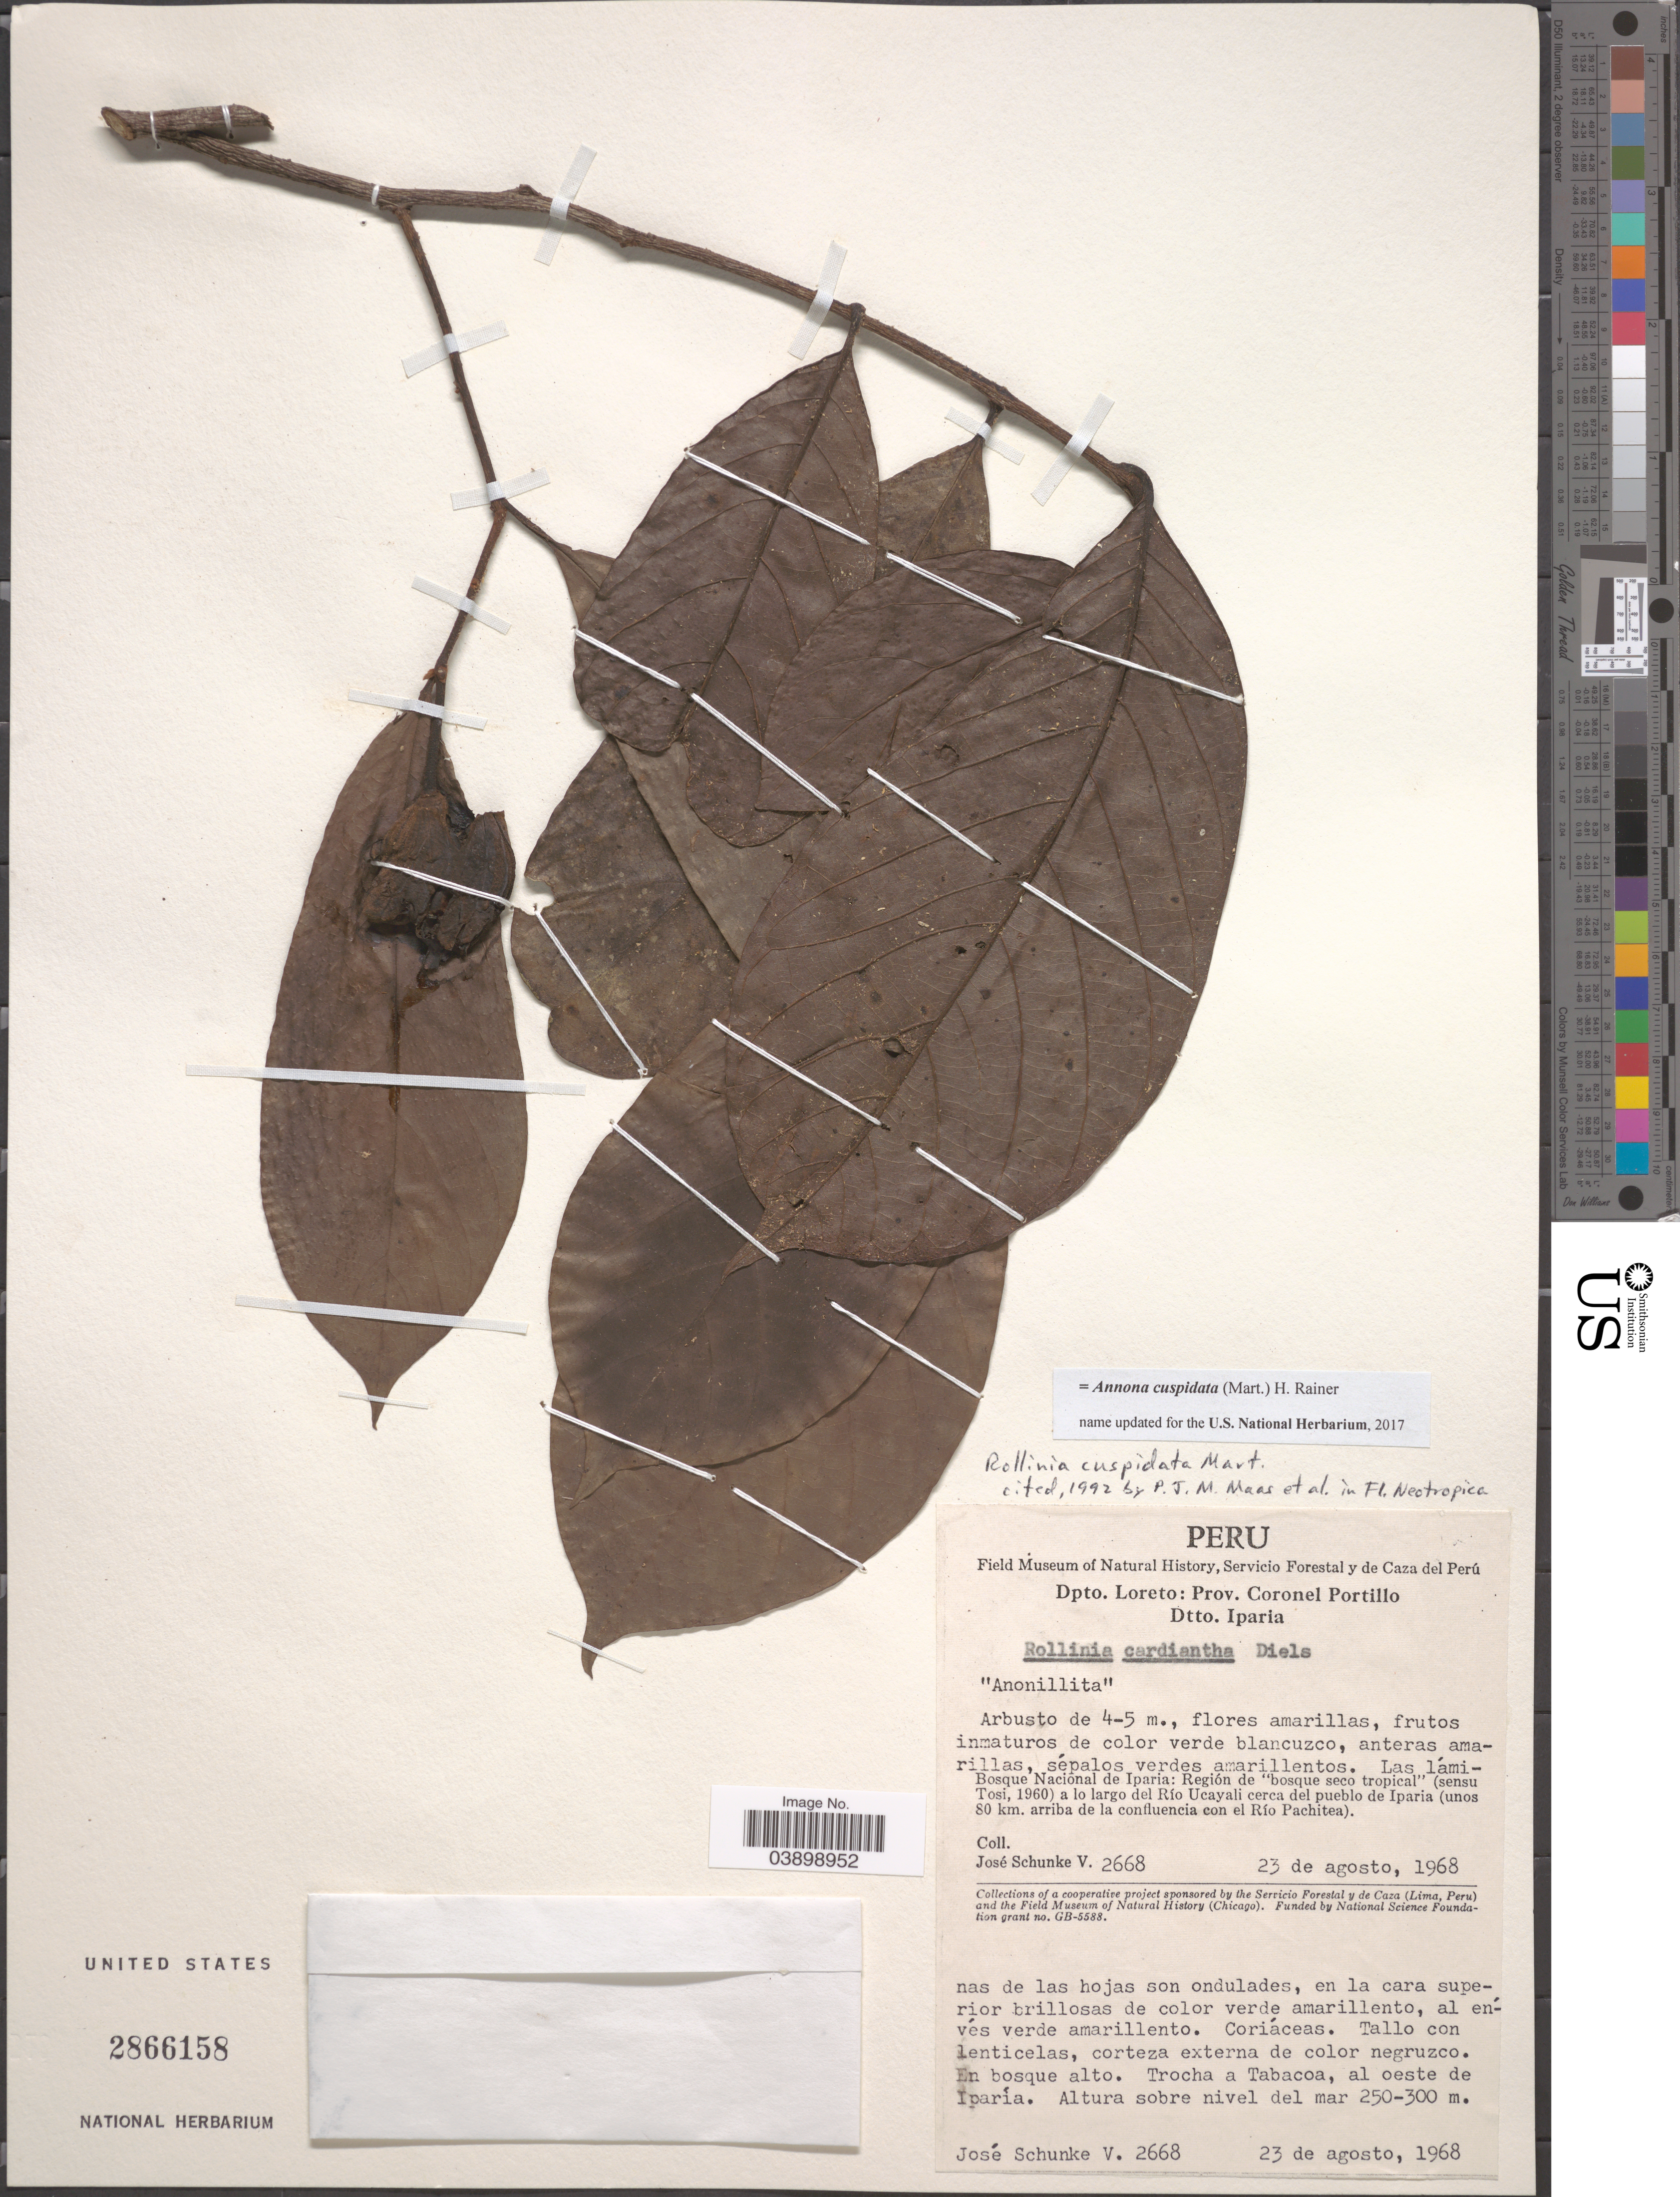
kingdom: Plantae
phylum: Tracheophyta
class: Magnoliopsida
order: Magnoliales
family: Annonaceae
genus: Annona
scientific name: Annona cuspidata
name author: (Mart.) H. Rainer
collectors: J. Schunke Vigo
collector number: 2668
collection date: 1968-08-23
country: Peru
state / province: Loreto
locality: Dpto. Loreto: Prov. Coronel Portillo. Dtto. Iparia. Bosque Nacional de Iparia: Región de 'bosque seco tropical' (sensu Tosi, 1960) a lo largo del Río Pachitea' cerca del pueblo de Iparia (unos 80 km. arriba de la confluencia con el Río Pachitea). Trocha a Tabacoa, al oeste de Iparía.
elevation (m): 250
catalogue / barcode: US 2866158